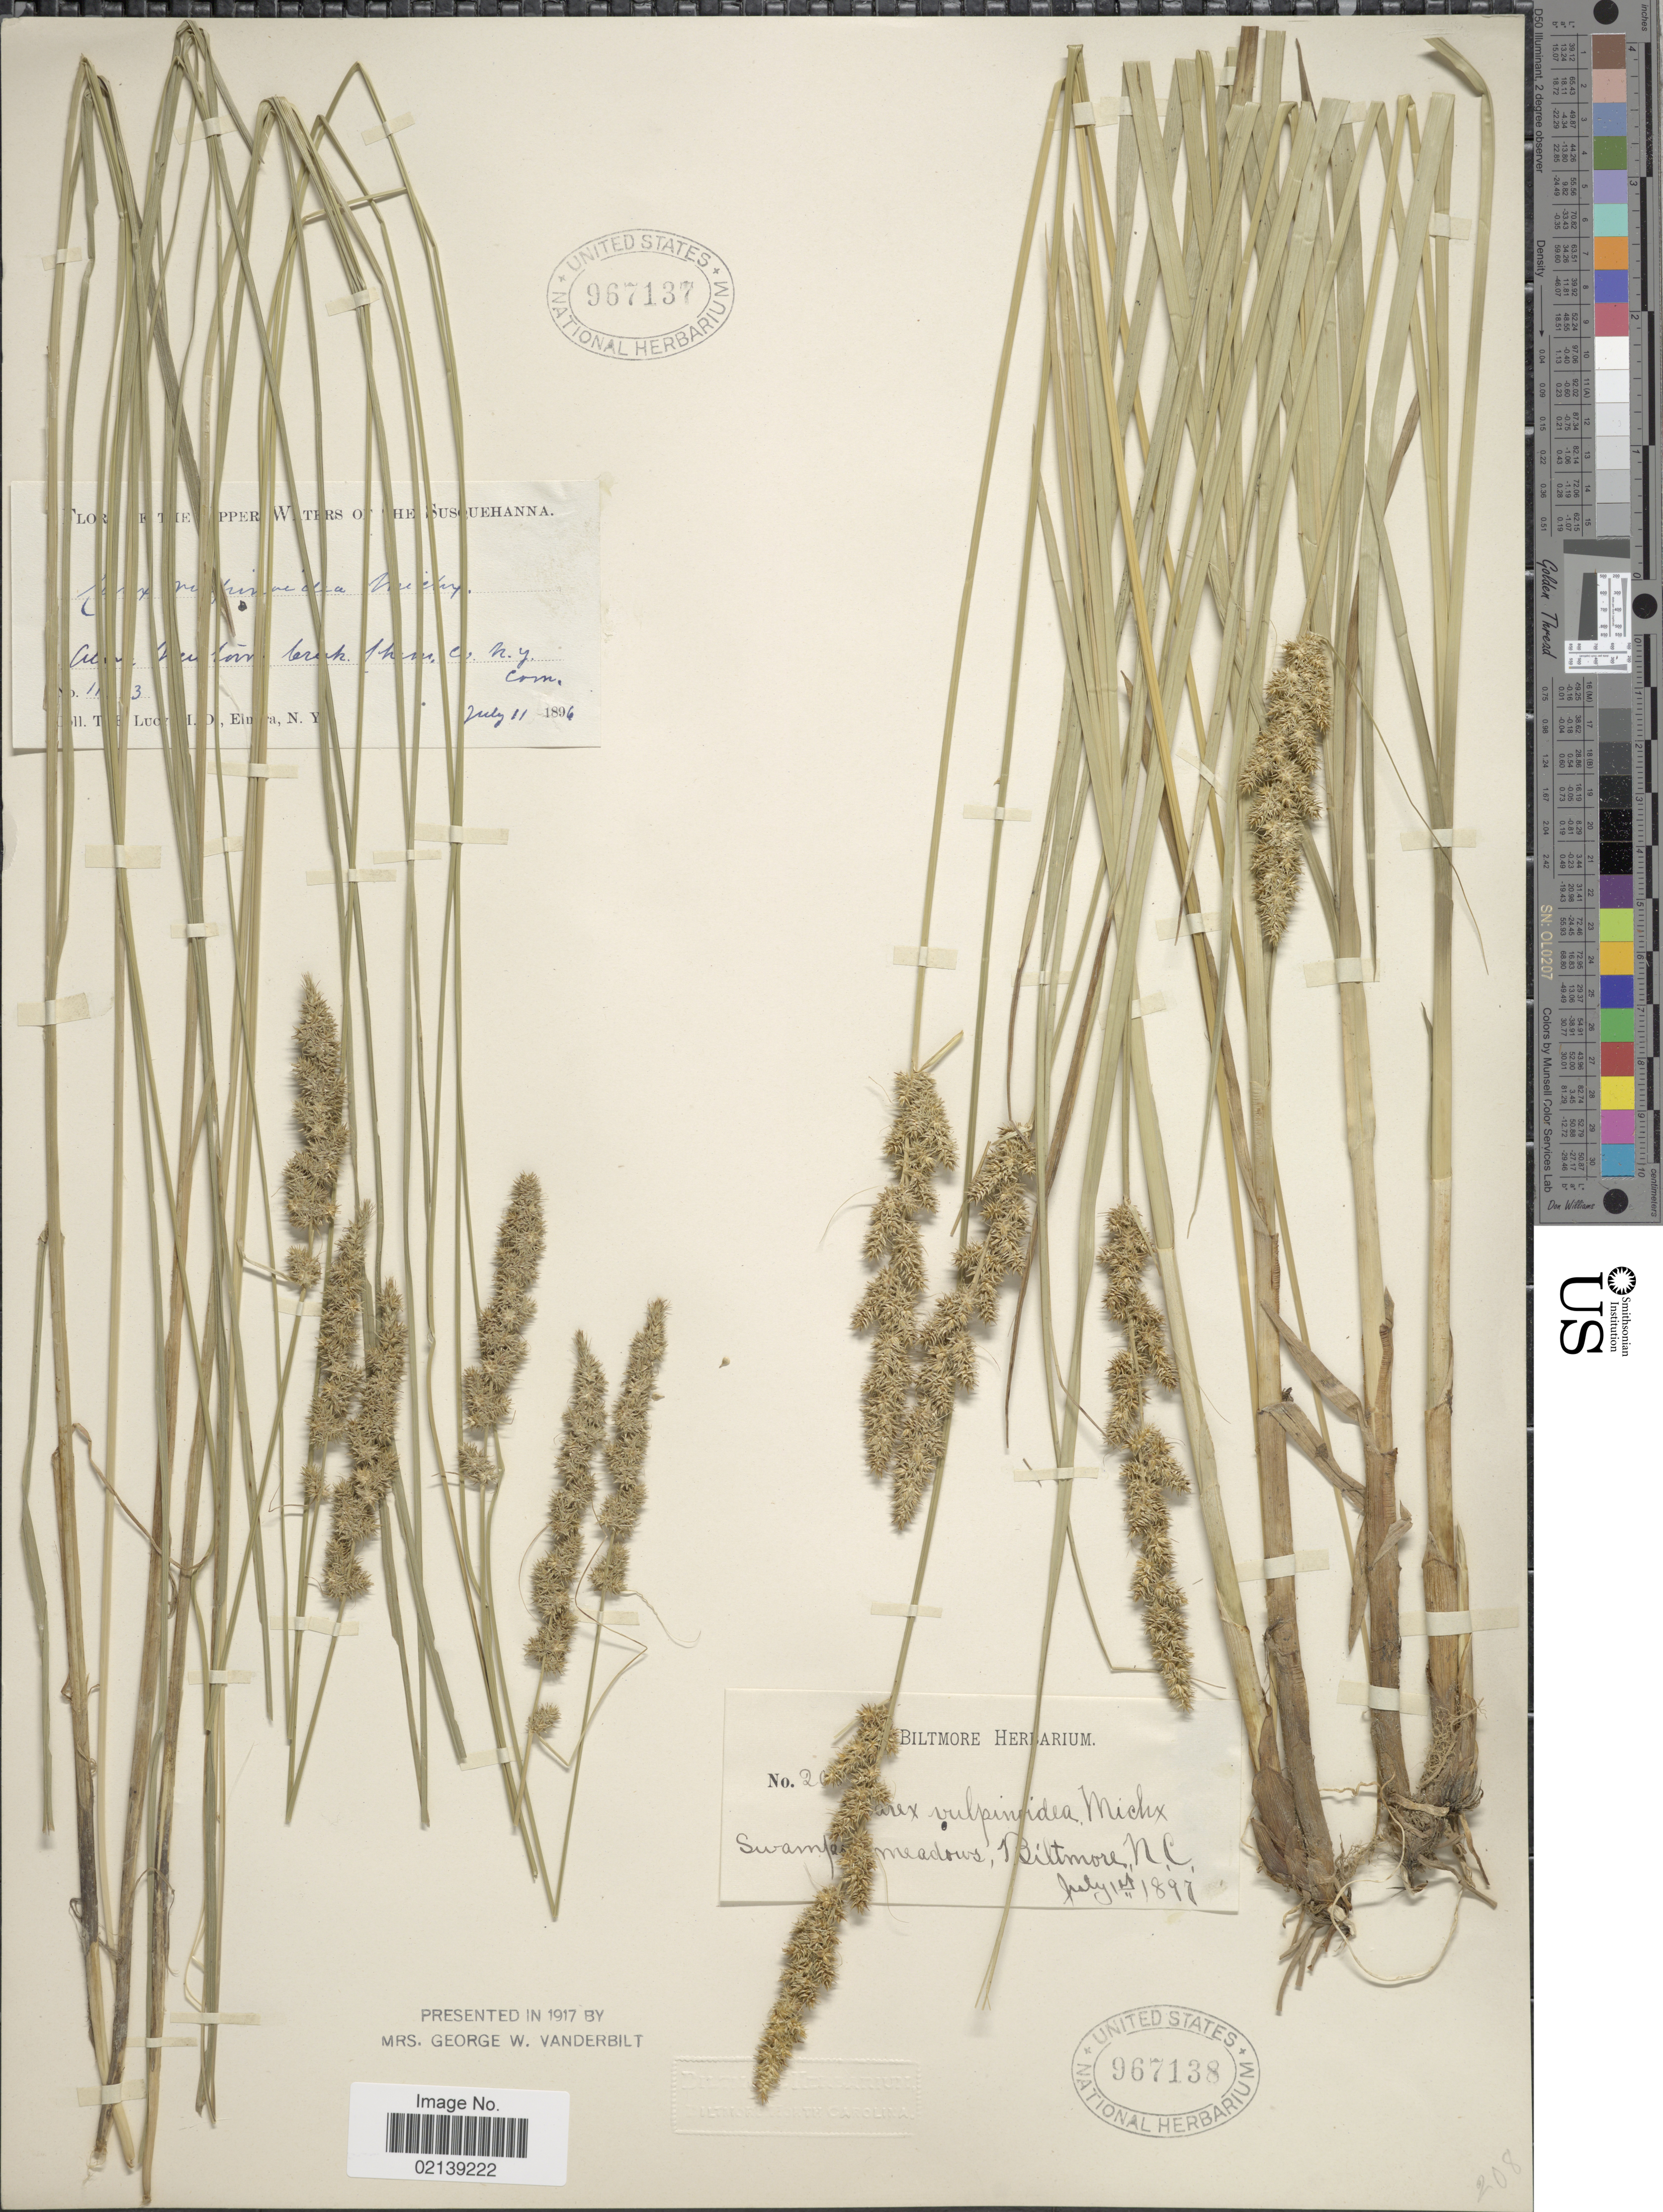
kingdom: Plantae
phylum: Tracheophyta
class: Liliopsida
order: Poales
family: Cyperaceae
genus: Carex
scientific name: Carex vulpinoidea Michx.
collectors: T. Lucy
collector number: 113*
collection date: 1896-07-11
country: United States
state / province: New York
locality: Along River Torr. Creek Shenai Co., Upper Waters of the Susquehanna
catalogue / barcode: US 967137